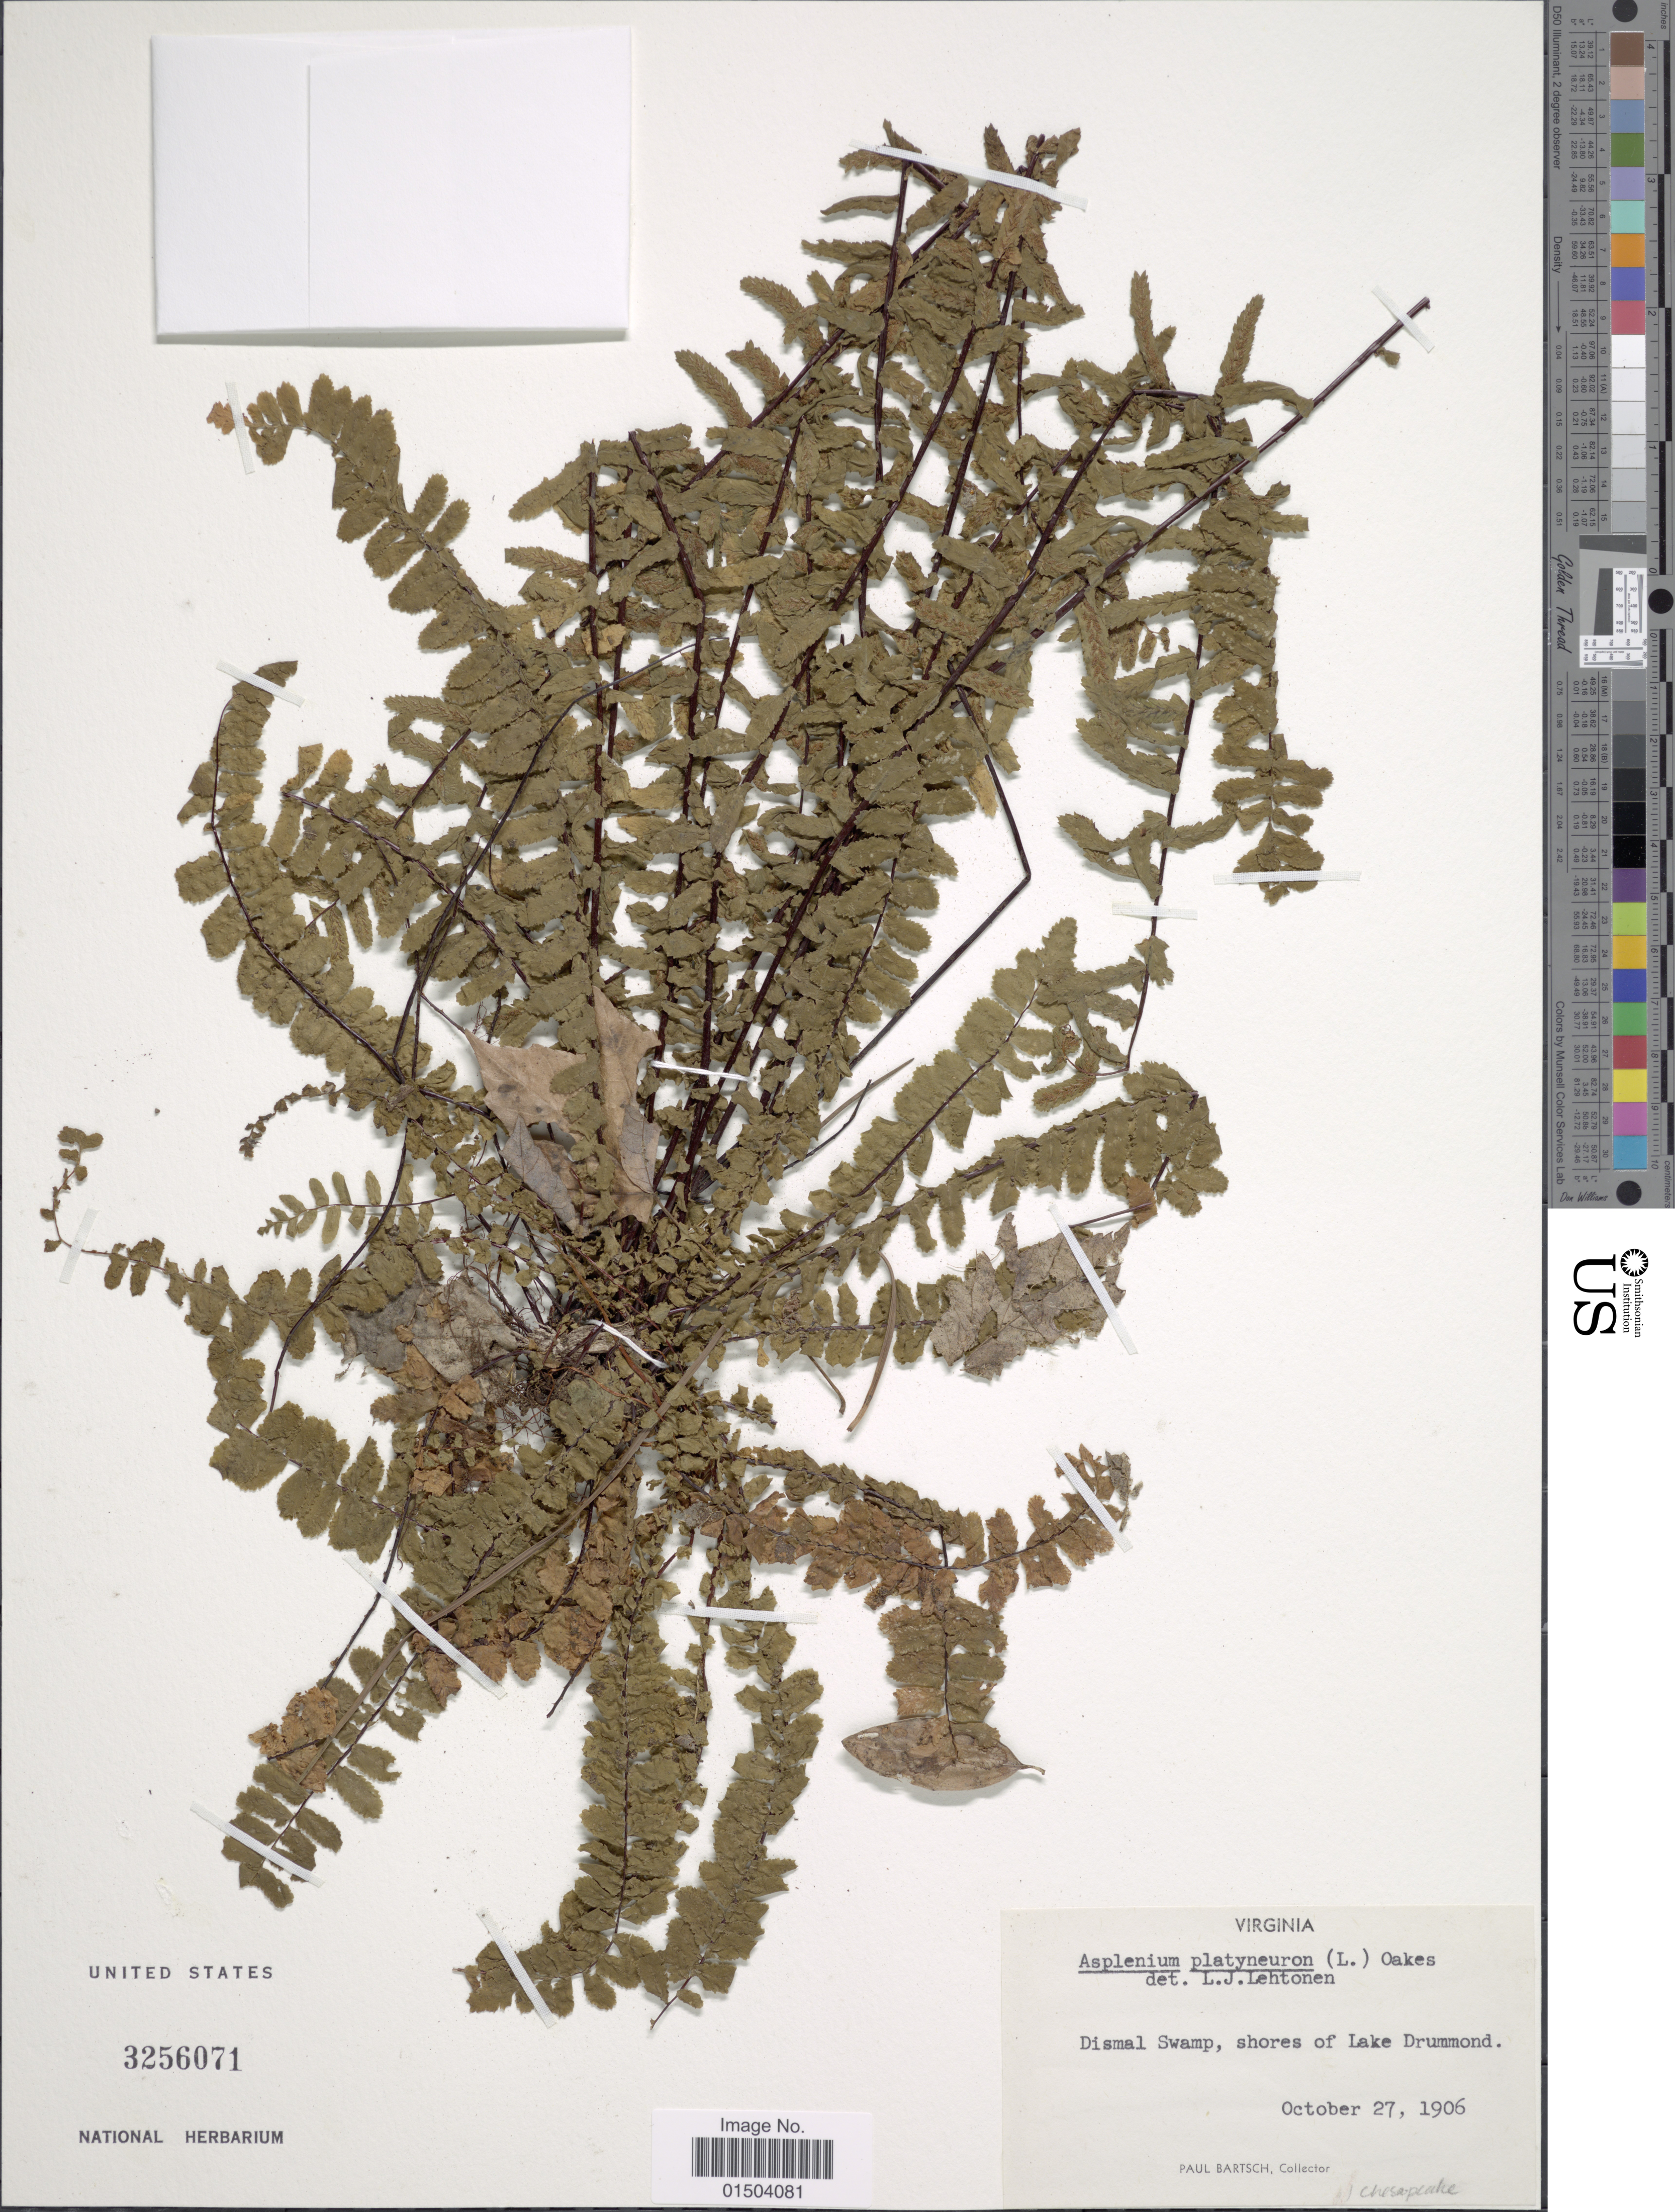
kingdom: Plantae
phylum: Tracheophyta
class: Polypodiopsida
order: Polypodiales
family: Aspleniaceae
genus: Asplenium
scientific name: Asplenium platyneuron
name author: (L.) Britton, Stearns & Poggenb.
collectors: P. Bartsch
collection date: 1906-10-27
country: United States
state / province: Virginia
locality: Dismal Swamp, shores of lake Drummond.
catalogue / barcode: US 3256071